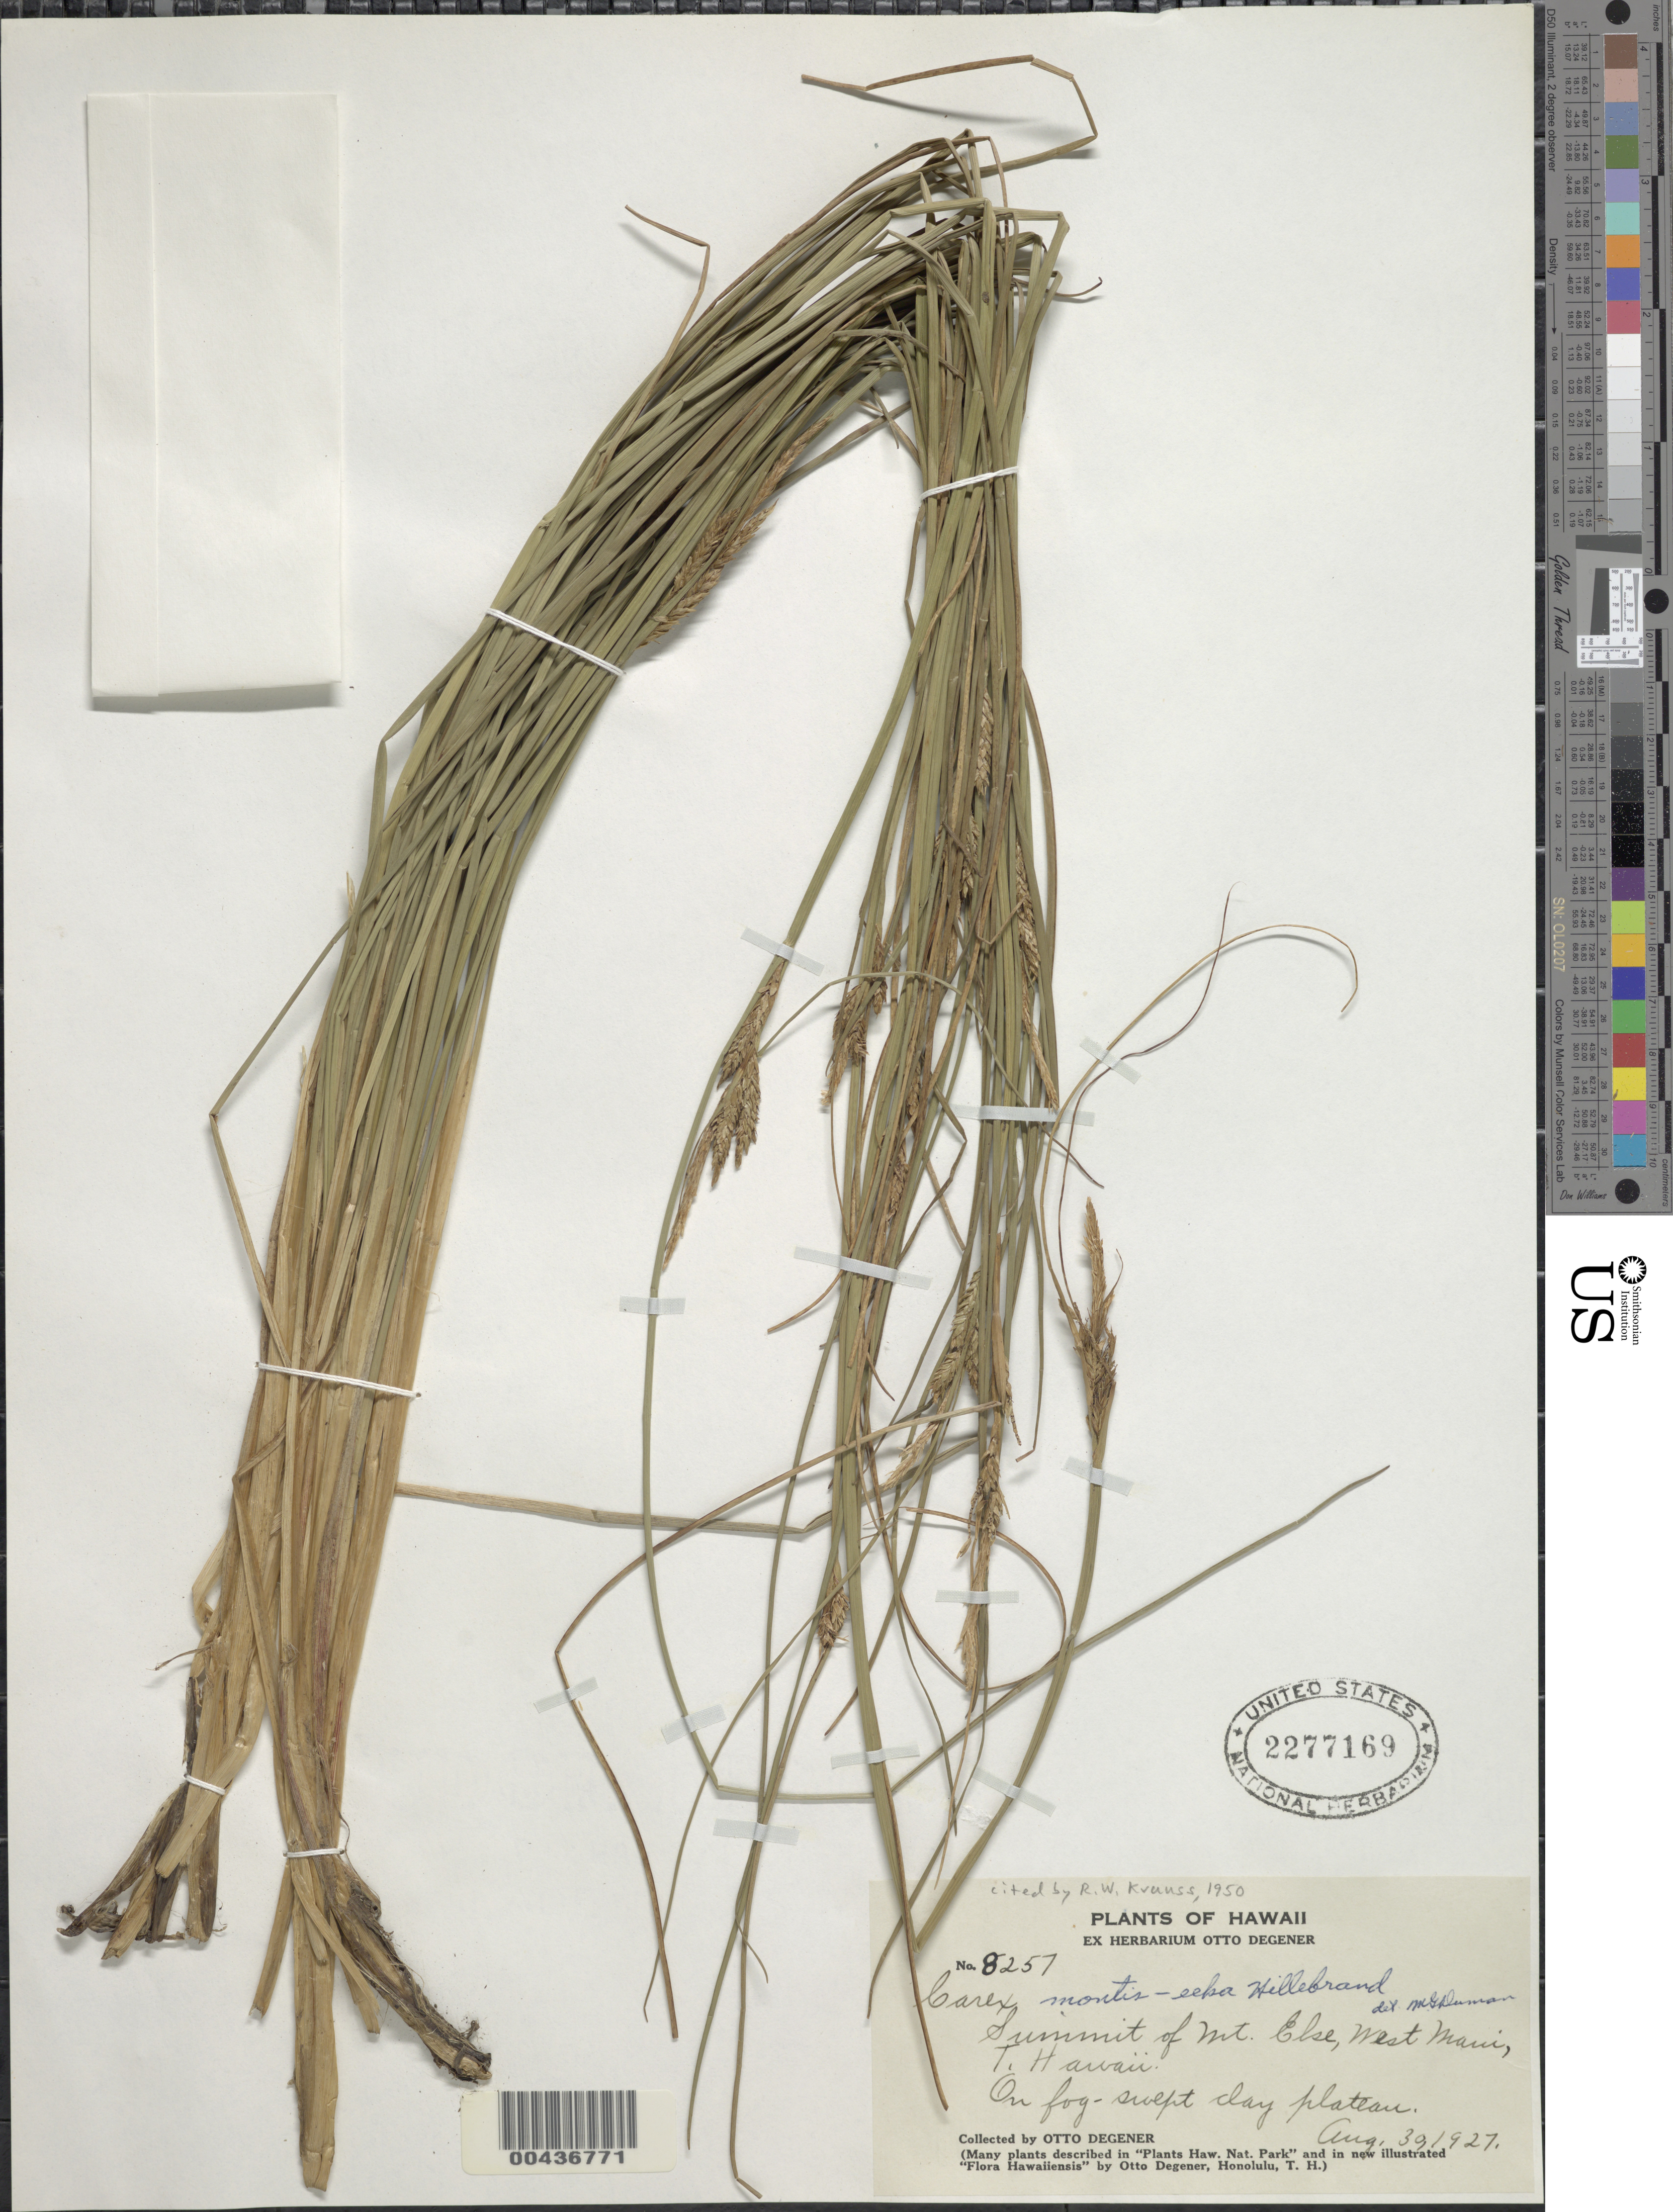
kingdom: Plantae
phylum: Tracheophyta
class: Liliopsida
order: Poales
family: Cyperaceae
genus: Carex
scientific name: Carex montis-eeka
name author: Hillebr.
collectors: O. Degener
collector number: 8257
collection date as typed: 30 Aug 1927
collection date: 1927-08-30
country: United States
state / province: Hawaii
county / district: Maui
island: Maui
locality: Summit of Mount Eke, W Maui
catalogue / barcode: US 2277169